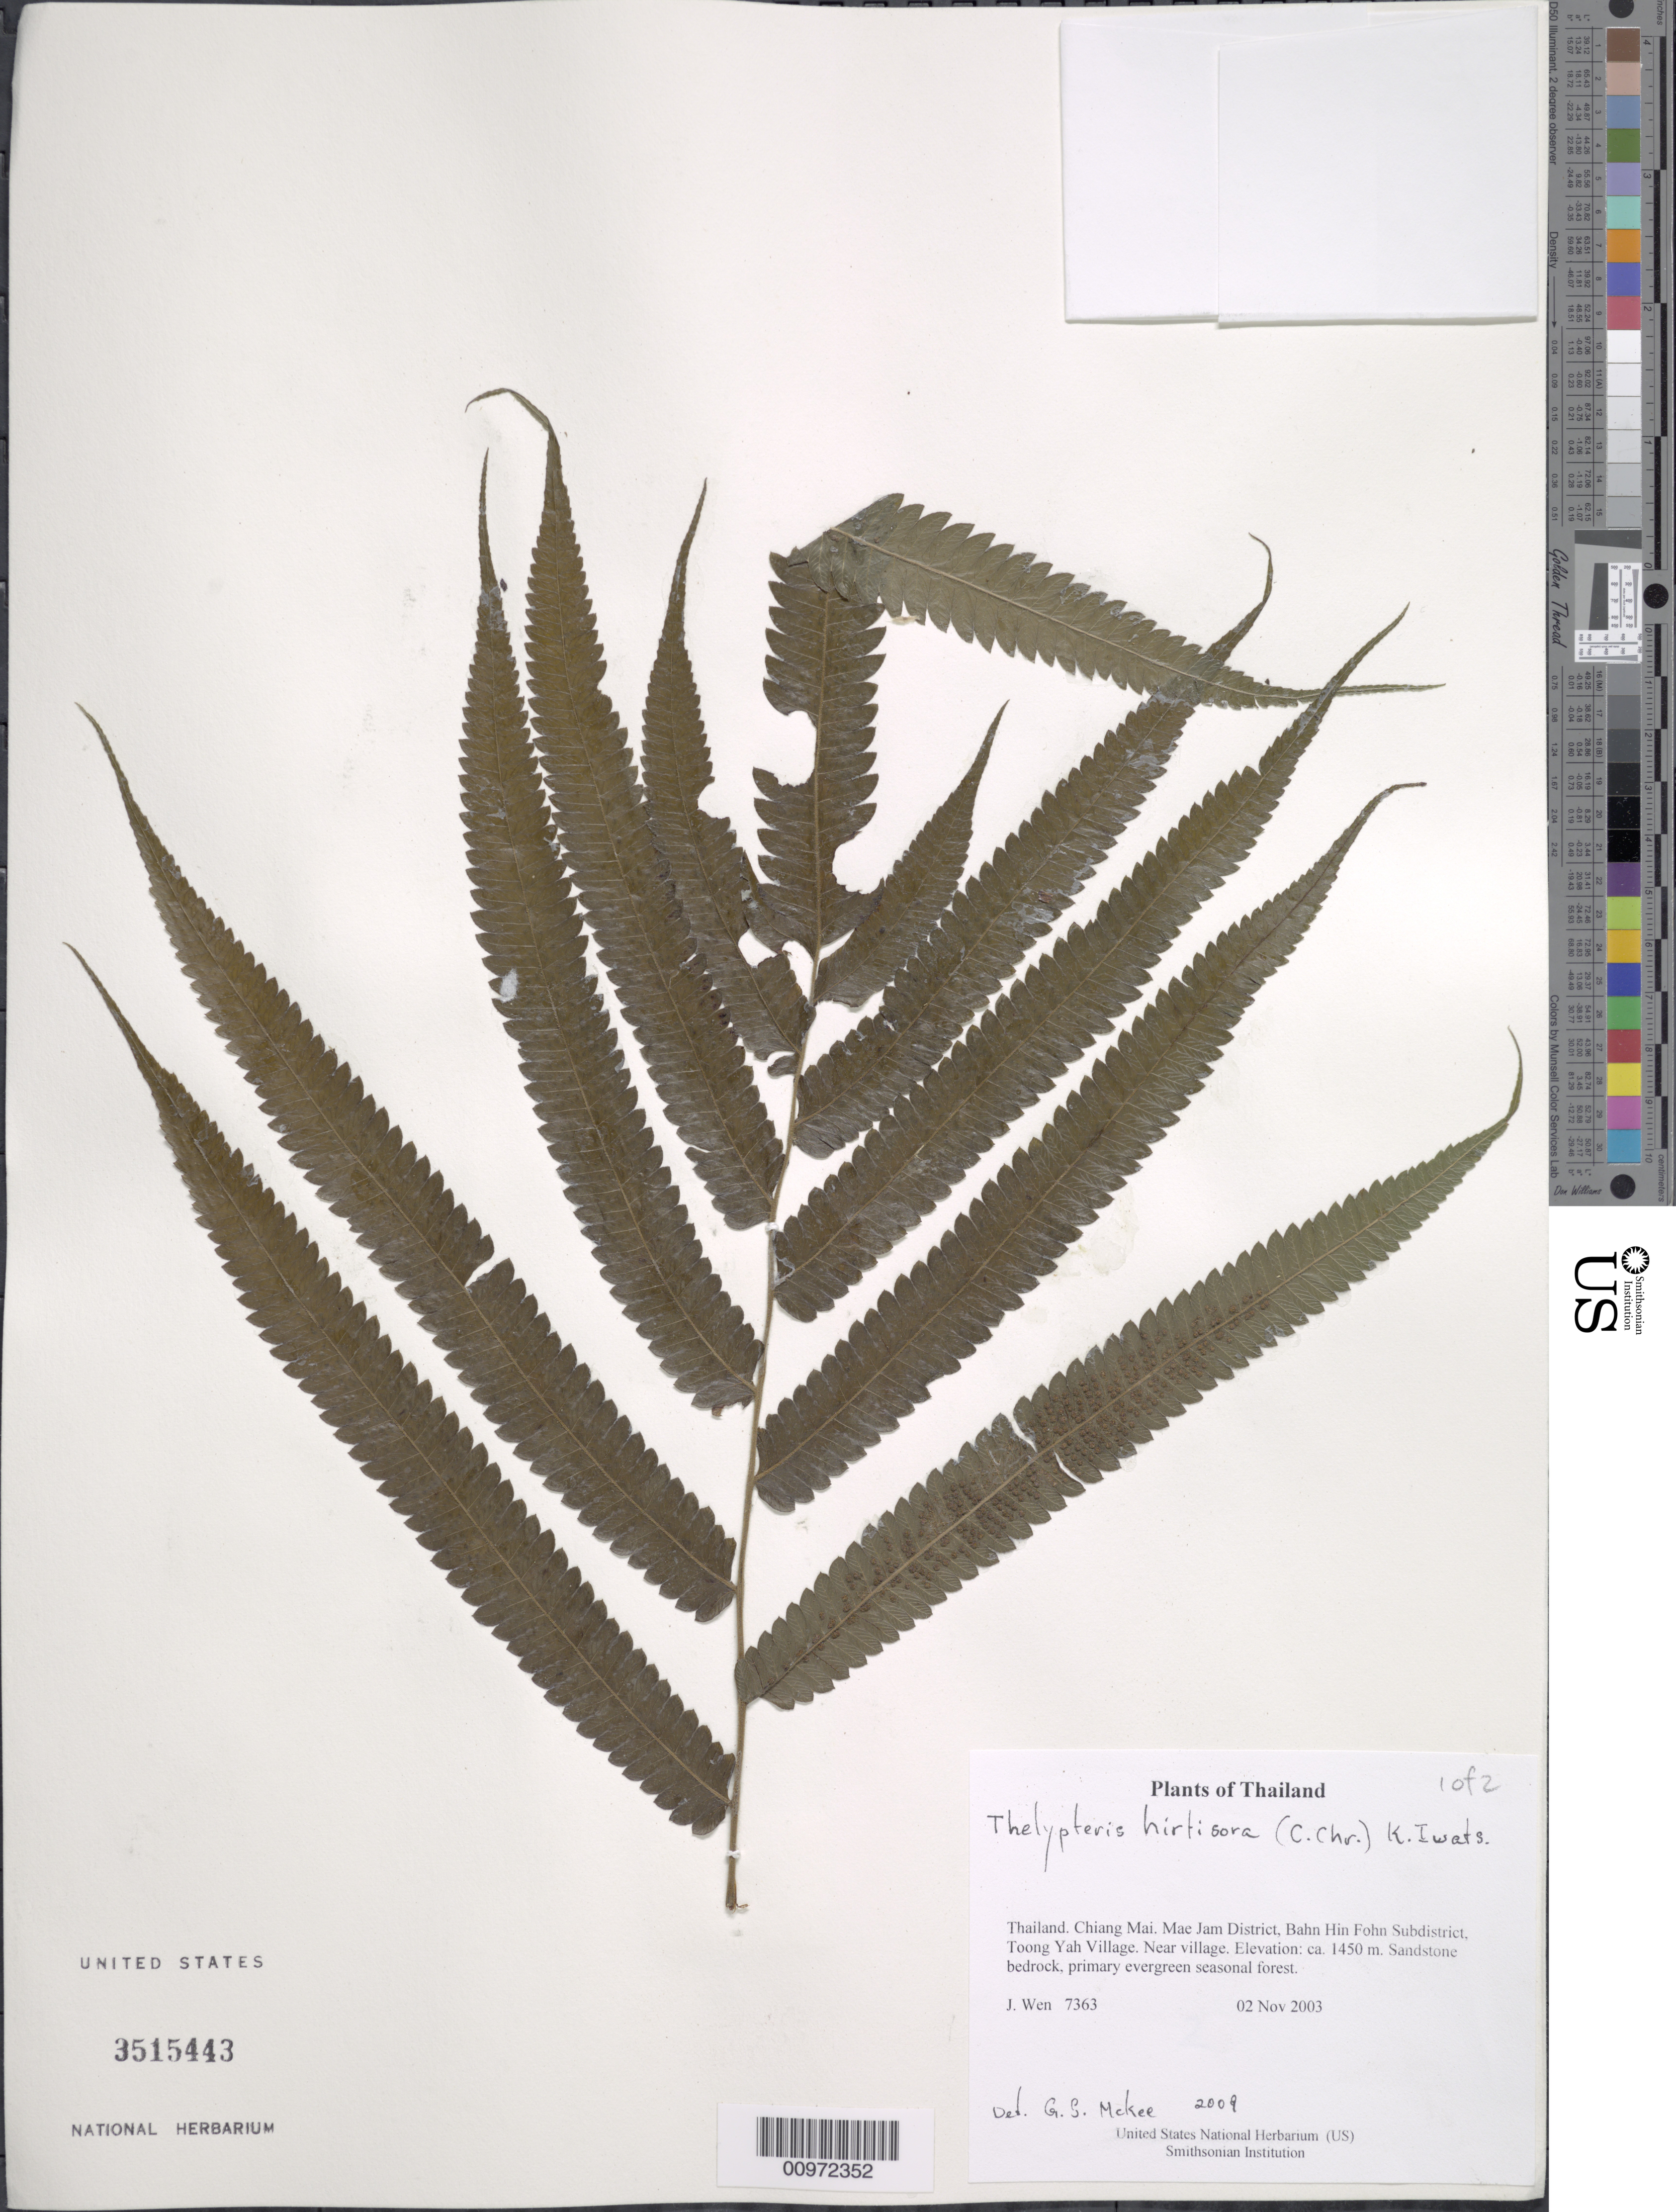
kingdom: Plantae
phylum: Tracheophyta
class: Polypodiopsida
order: Polypodiales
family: Thelypteridaceae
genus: Sphaerostephanos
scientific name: Sphaerostephanos validus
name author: (C. Chr.) Holttum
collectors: J. Wen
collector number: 7363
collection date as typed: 02 Nov 2003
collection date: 2003-11-02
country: Thailand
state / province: Chiang Mai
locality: Mae Jam District, Bahn Hin Fohn Subdistrict, Toong Yah Village. Near village.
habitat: Sandstone bedrock, primary evergreen seasonal forest.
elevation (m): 1450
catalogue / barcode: US 3515443